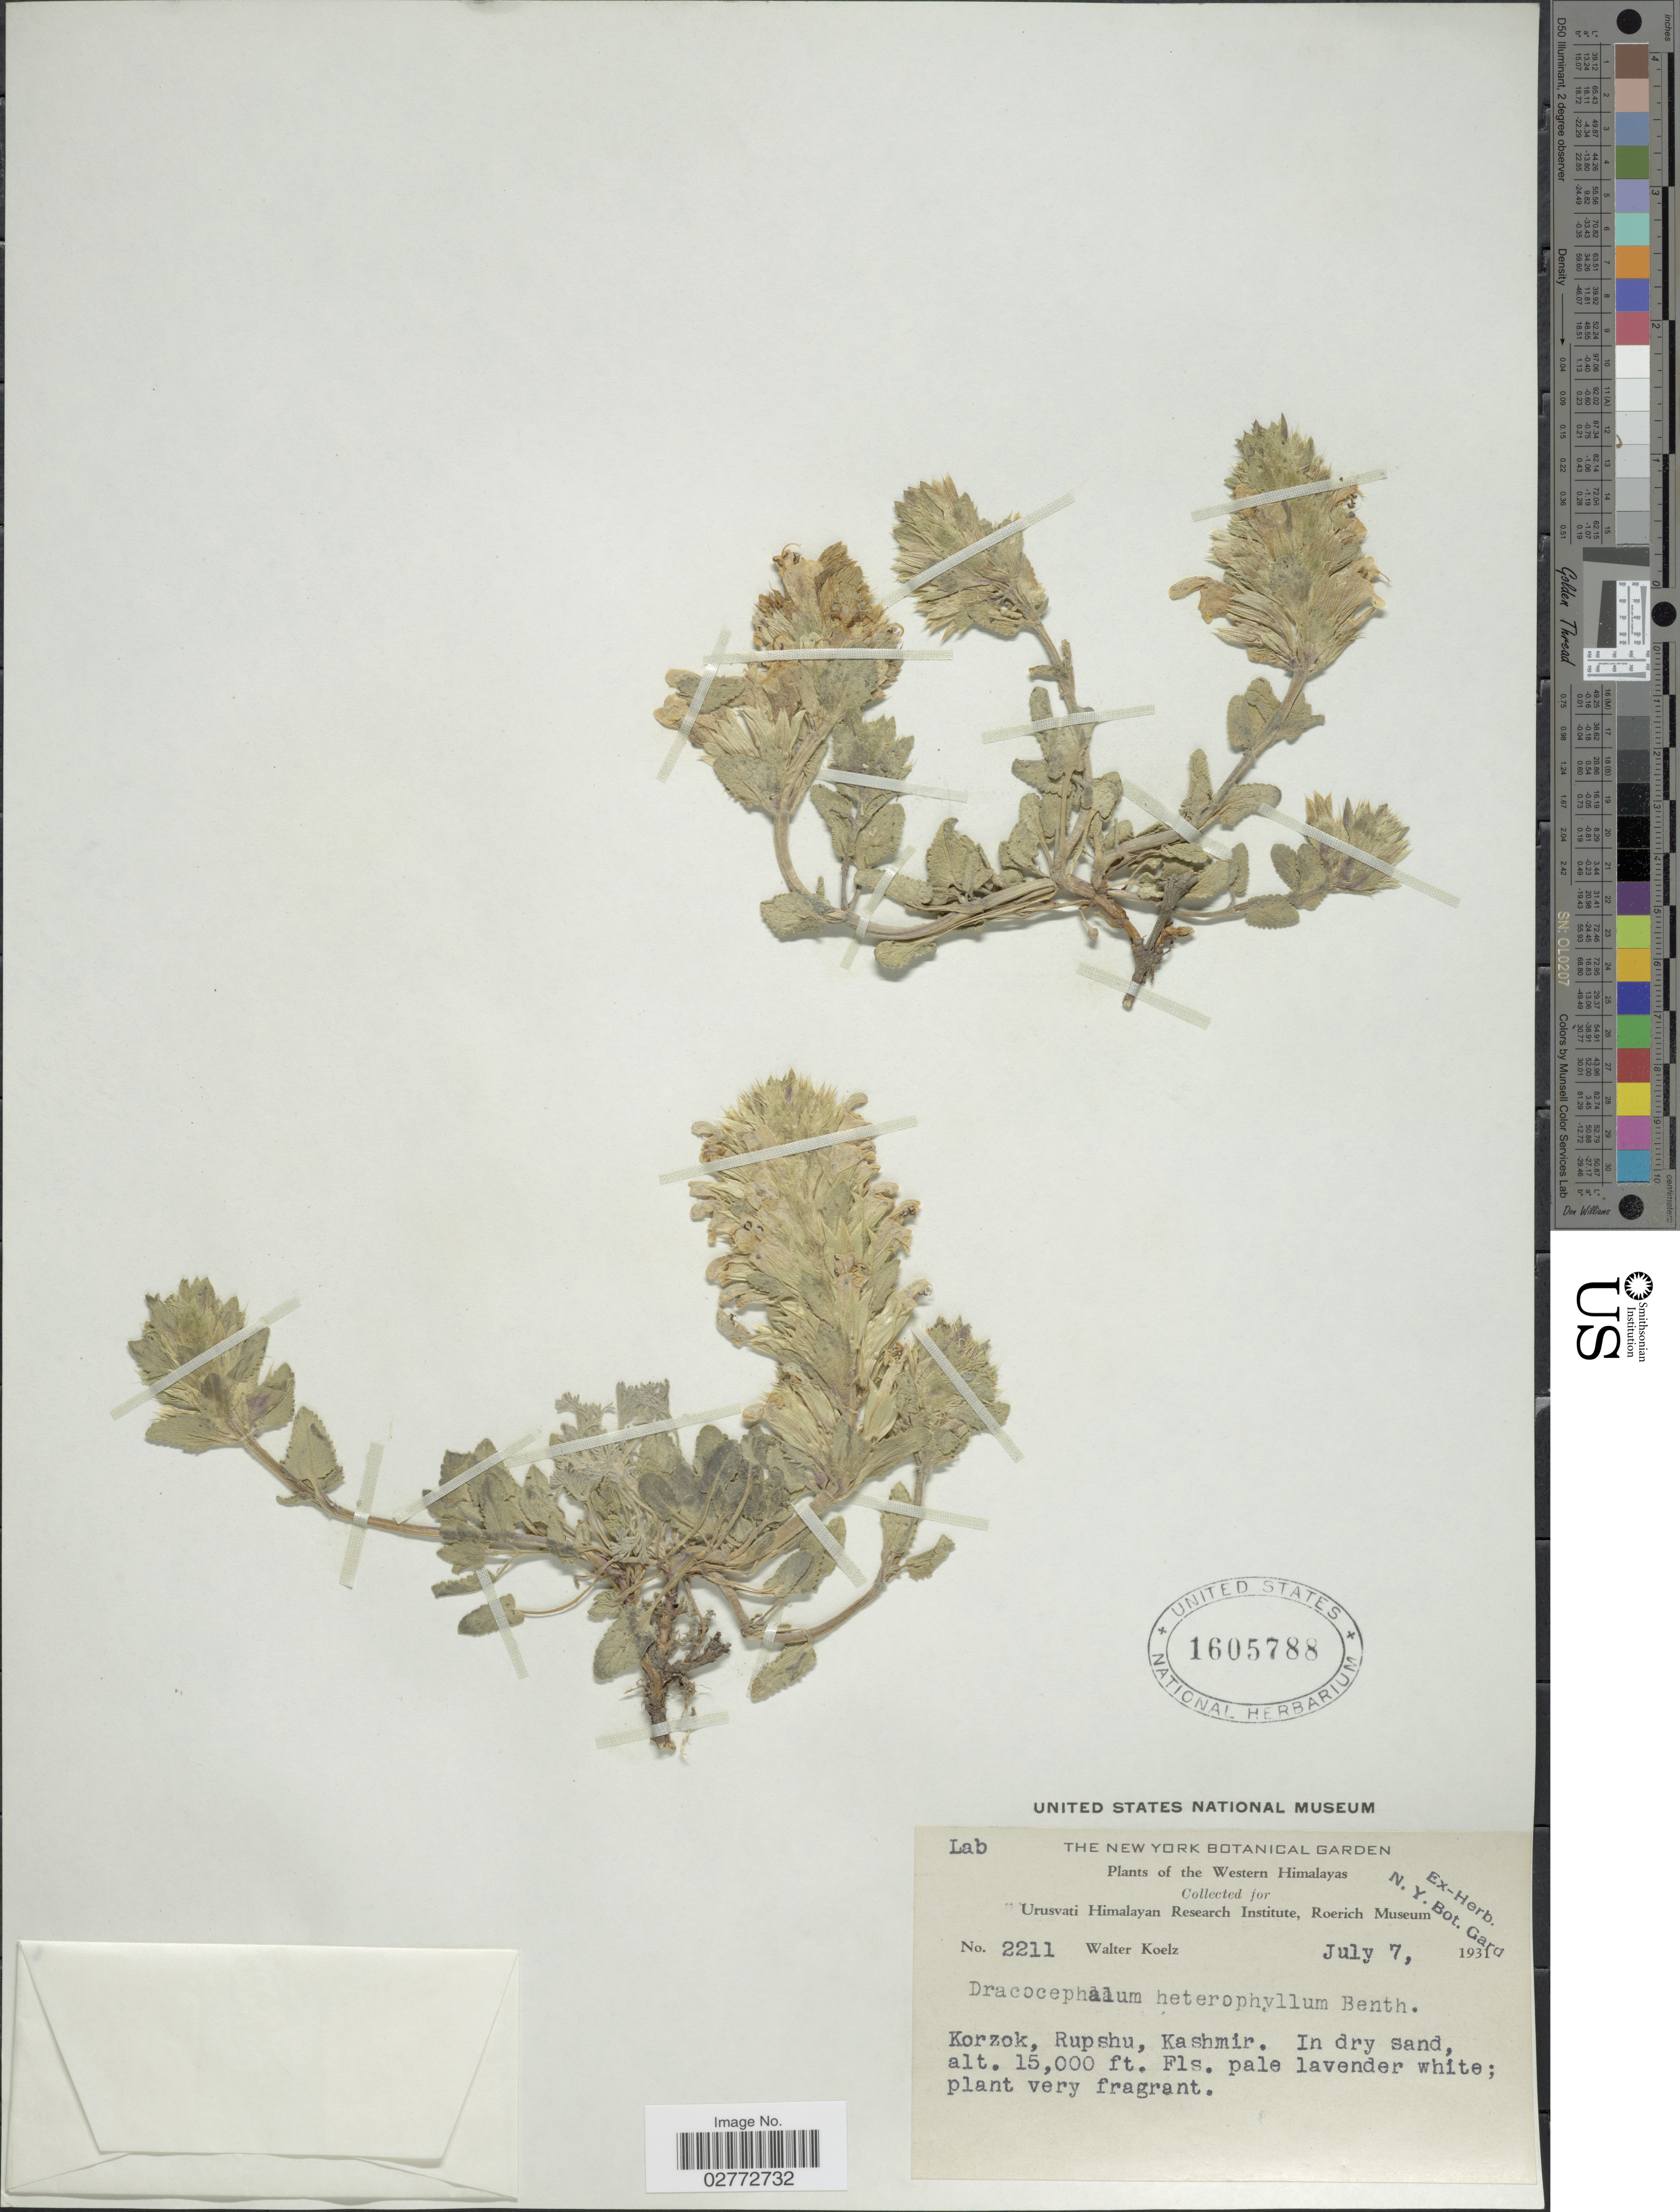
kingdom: Plantae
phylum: Tracheophyta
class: Magnoliopsida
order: Lamiales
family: Lamiaceae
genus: Dracocephalum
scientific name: Dracocephalum heterophyllum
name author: Benth.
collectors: W. N. Koelz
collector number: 2211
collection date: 1931-07-07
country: India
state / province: Jammu and Kashmir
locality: Western Himalayas. Korzok, Rupshu, Kashmir.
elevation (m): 4572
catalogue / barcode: US 1605788